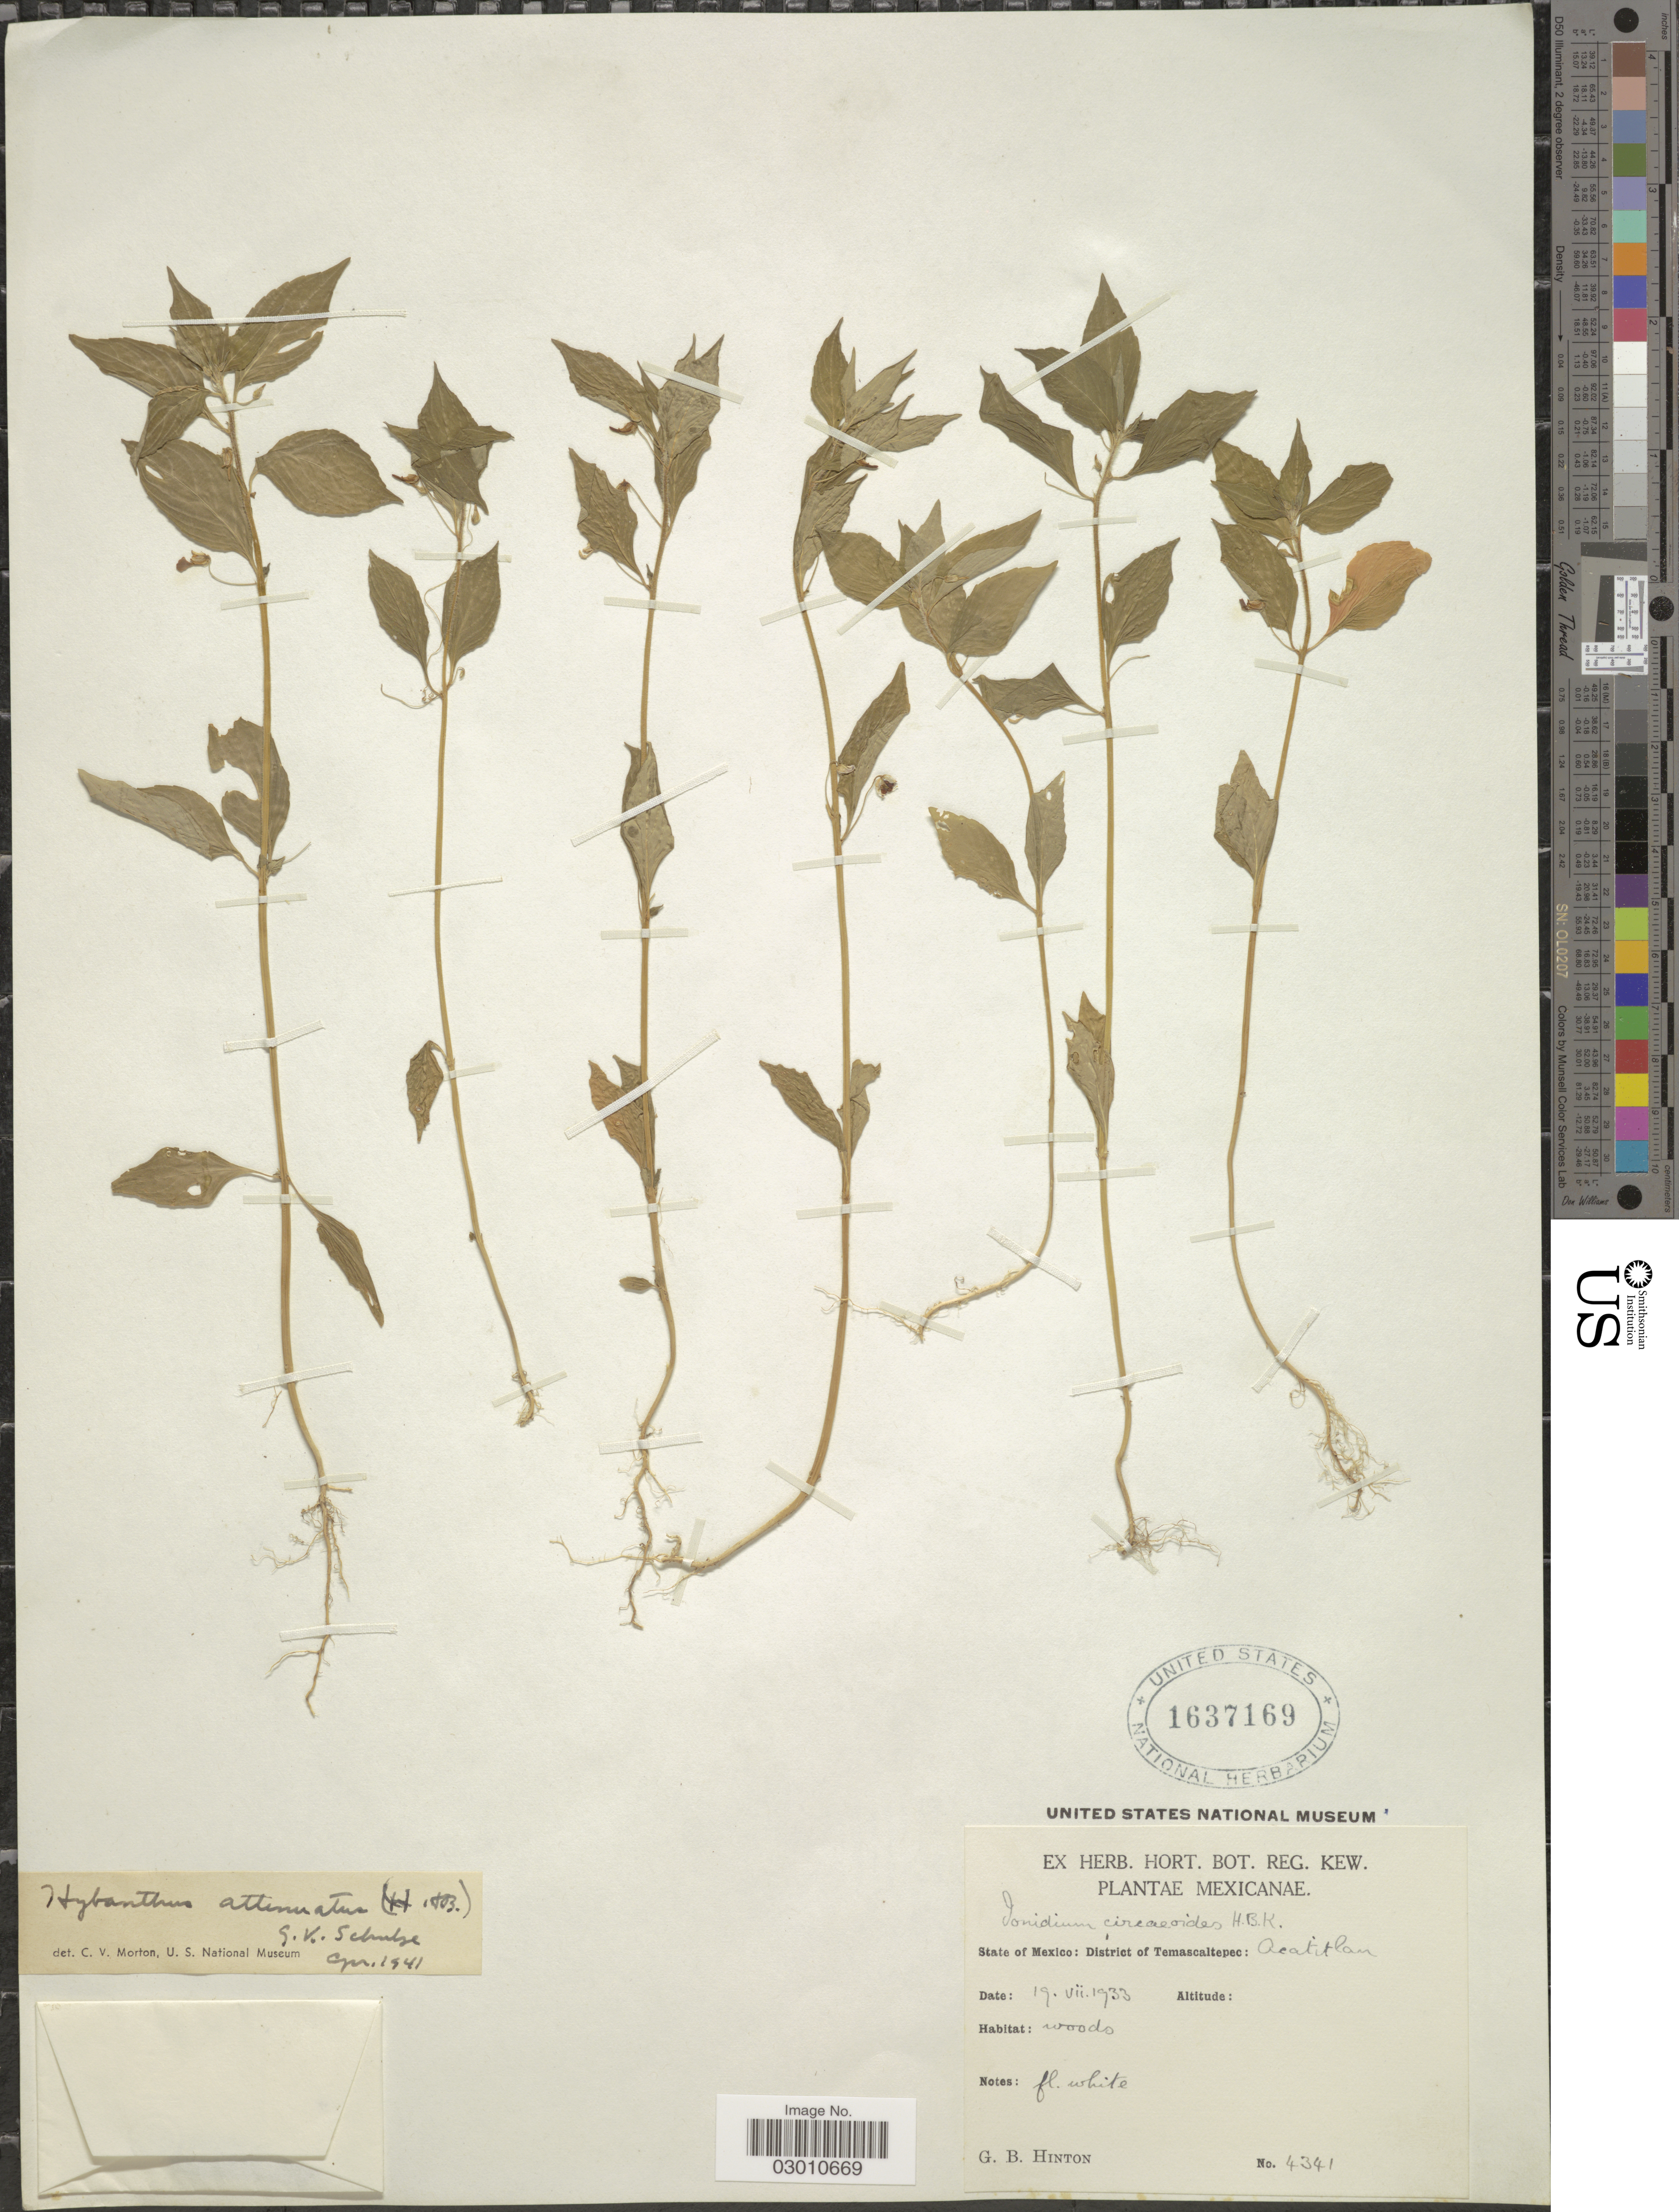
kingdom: Plantae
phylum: Tracheophyta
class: Magnoliopsida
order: Malpighiales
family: Violaceae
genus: Pombalia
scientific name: Pombalia attenuata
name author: (Humb. & Bonpl. ex Willd.) Paula-Souza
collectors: G. B. Hinton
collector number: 4341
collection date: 1933-07-19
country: Mexico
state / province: México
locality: District of Temascaltepec: Acatitlan.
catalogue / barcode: US 1637169